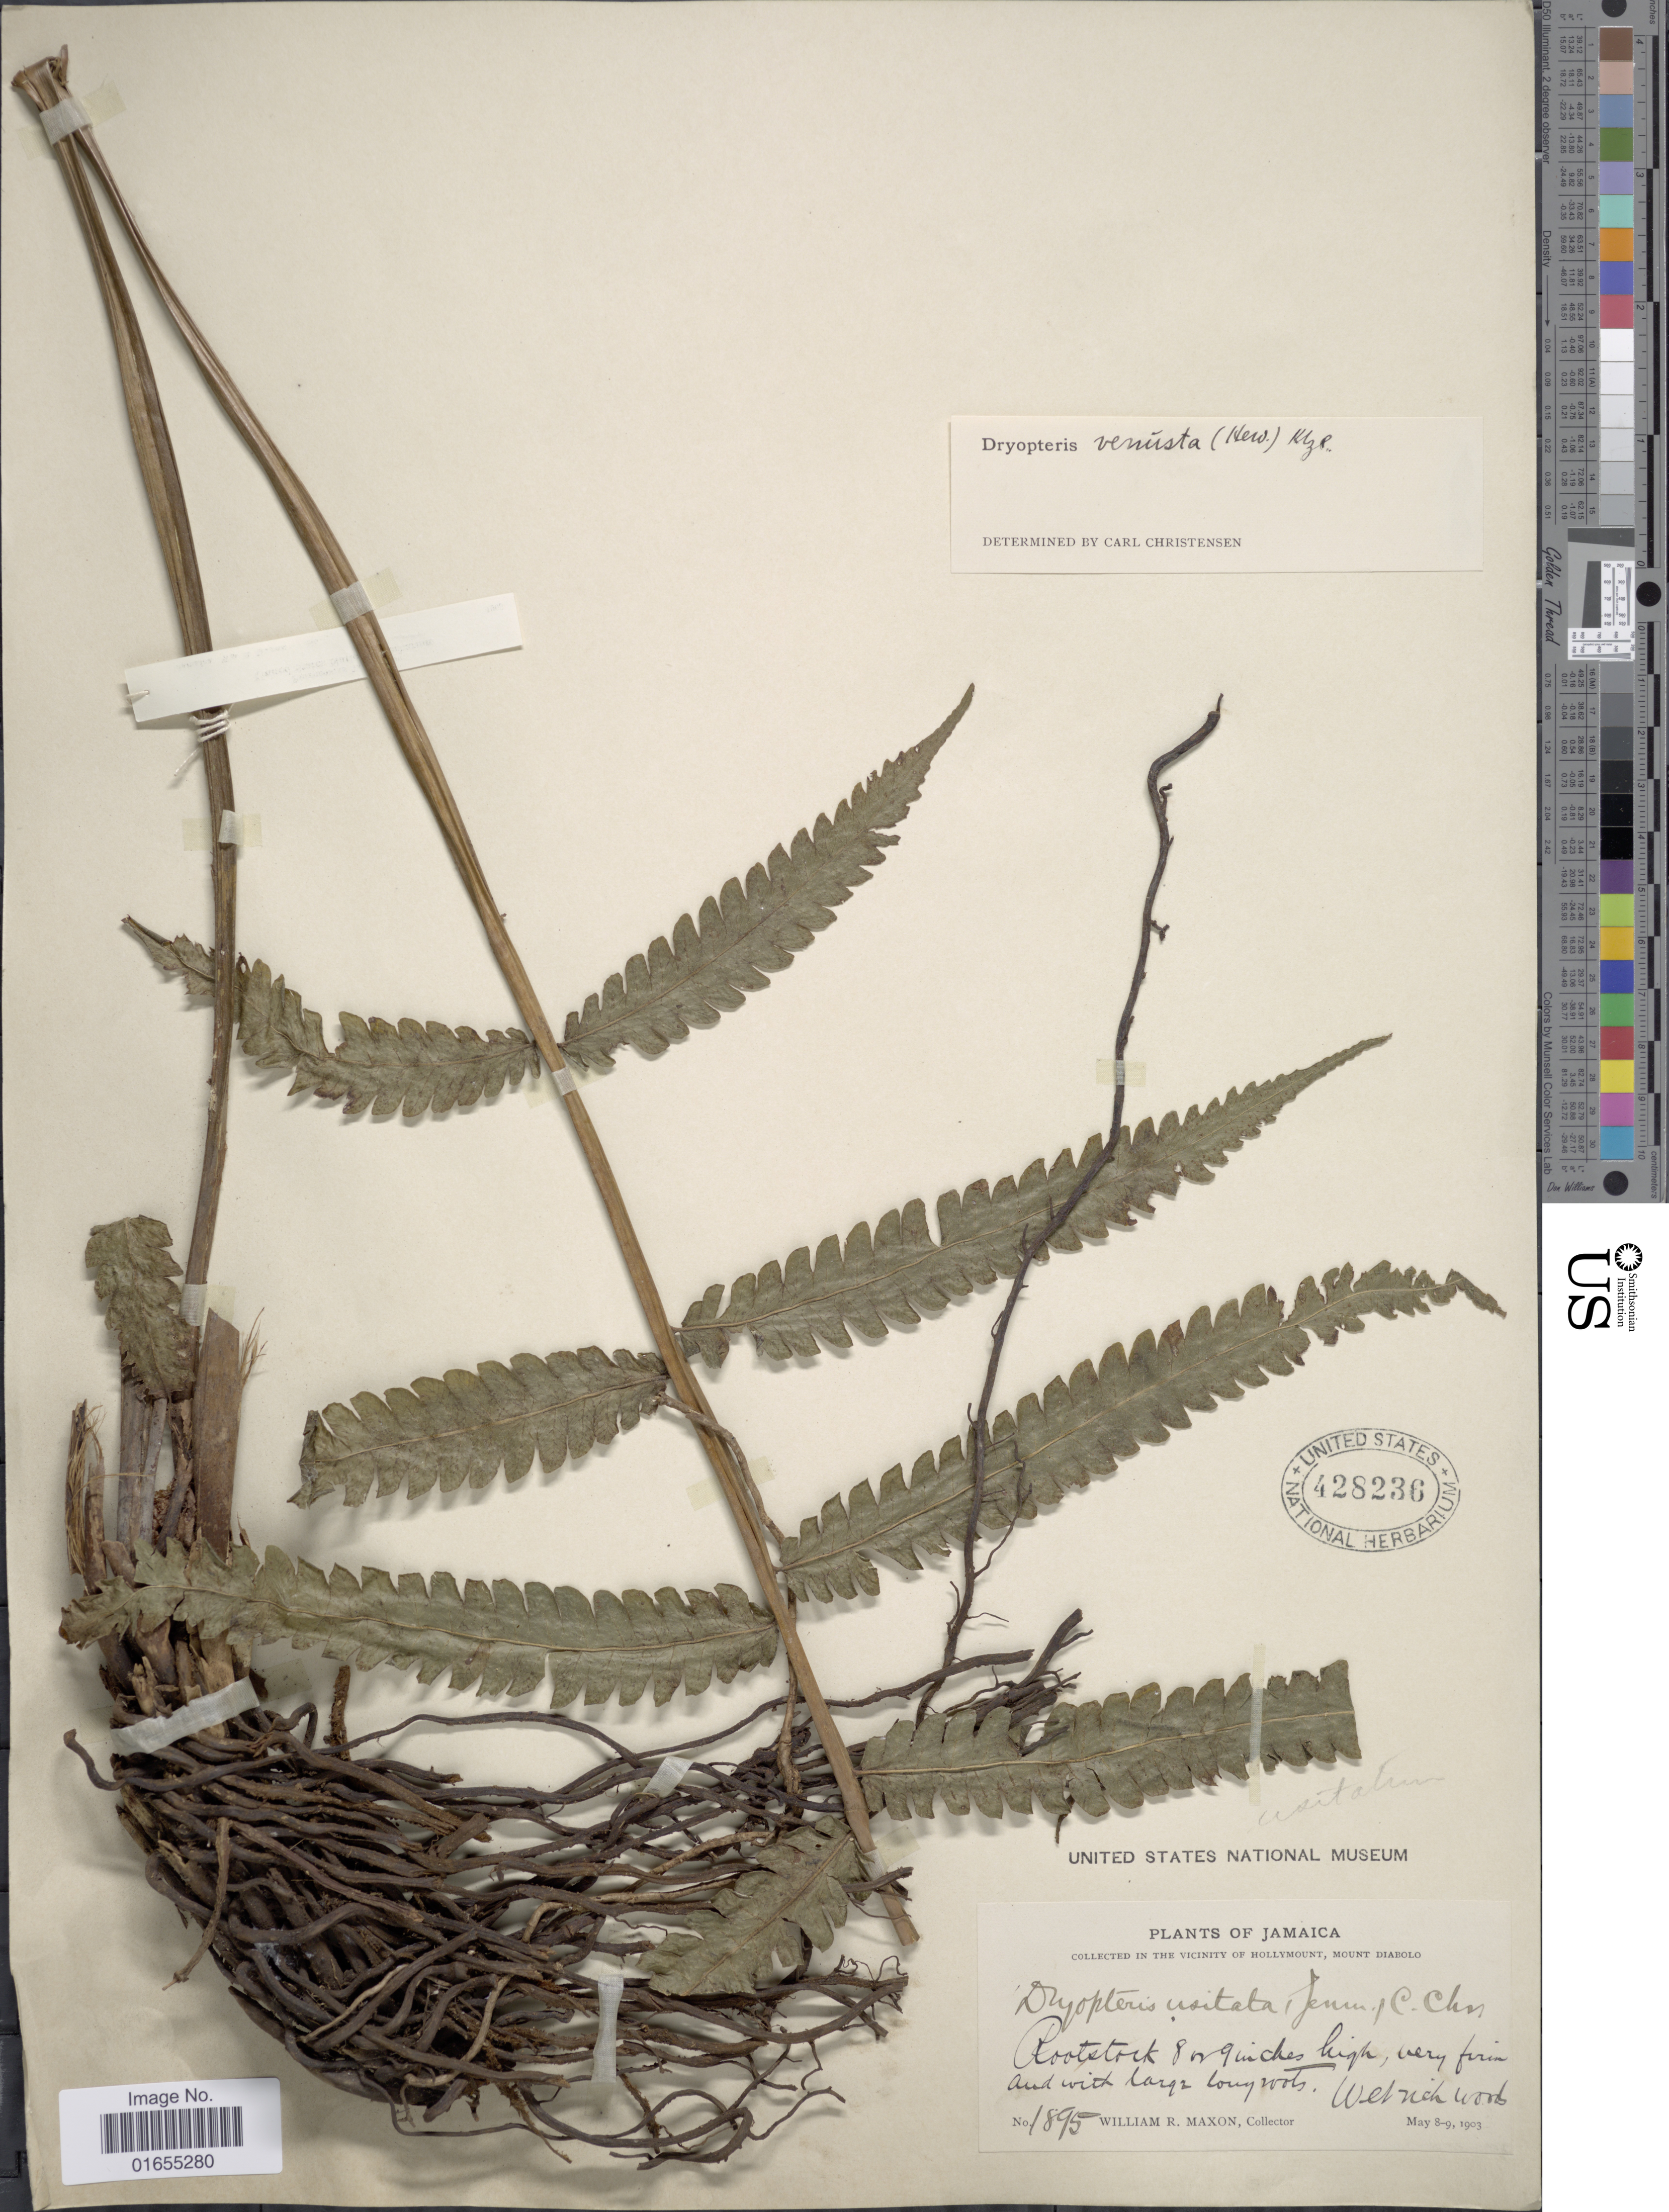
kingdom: Plantae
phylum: Tracheophyta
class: Polypodiopsida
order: Polypodiales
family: Thelypteridaceae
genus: Goniopteris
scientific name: Goniopteris venusta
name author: (Heward) Pic. Serm.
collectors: W. R. Maxon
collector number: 1895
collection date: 1903-05-08/1903-05-09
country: Jamaica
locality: Vicinity of Hollymount, Mount Diabolo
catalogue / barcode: US 428236